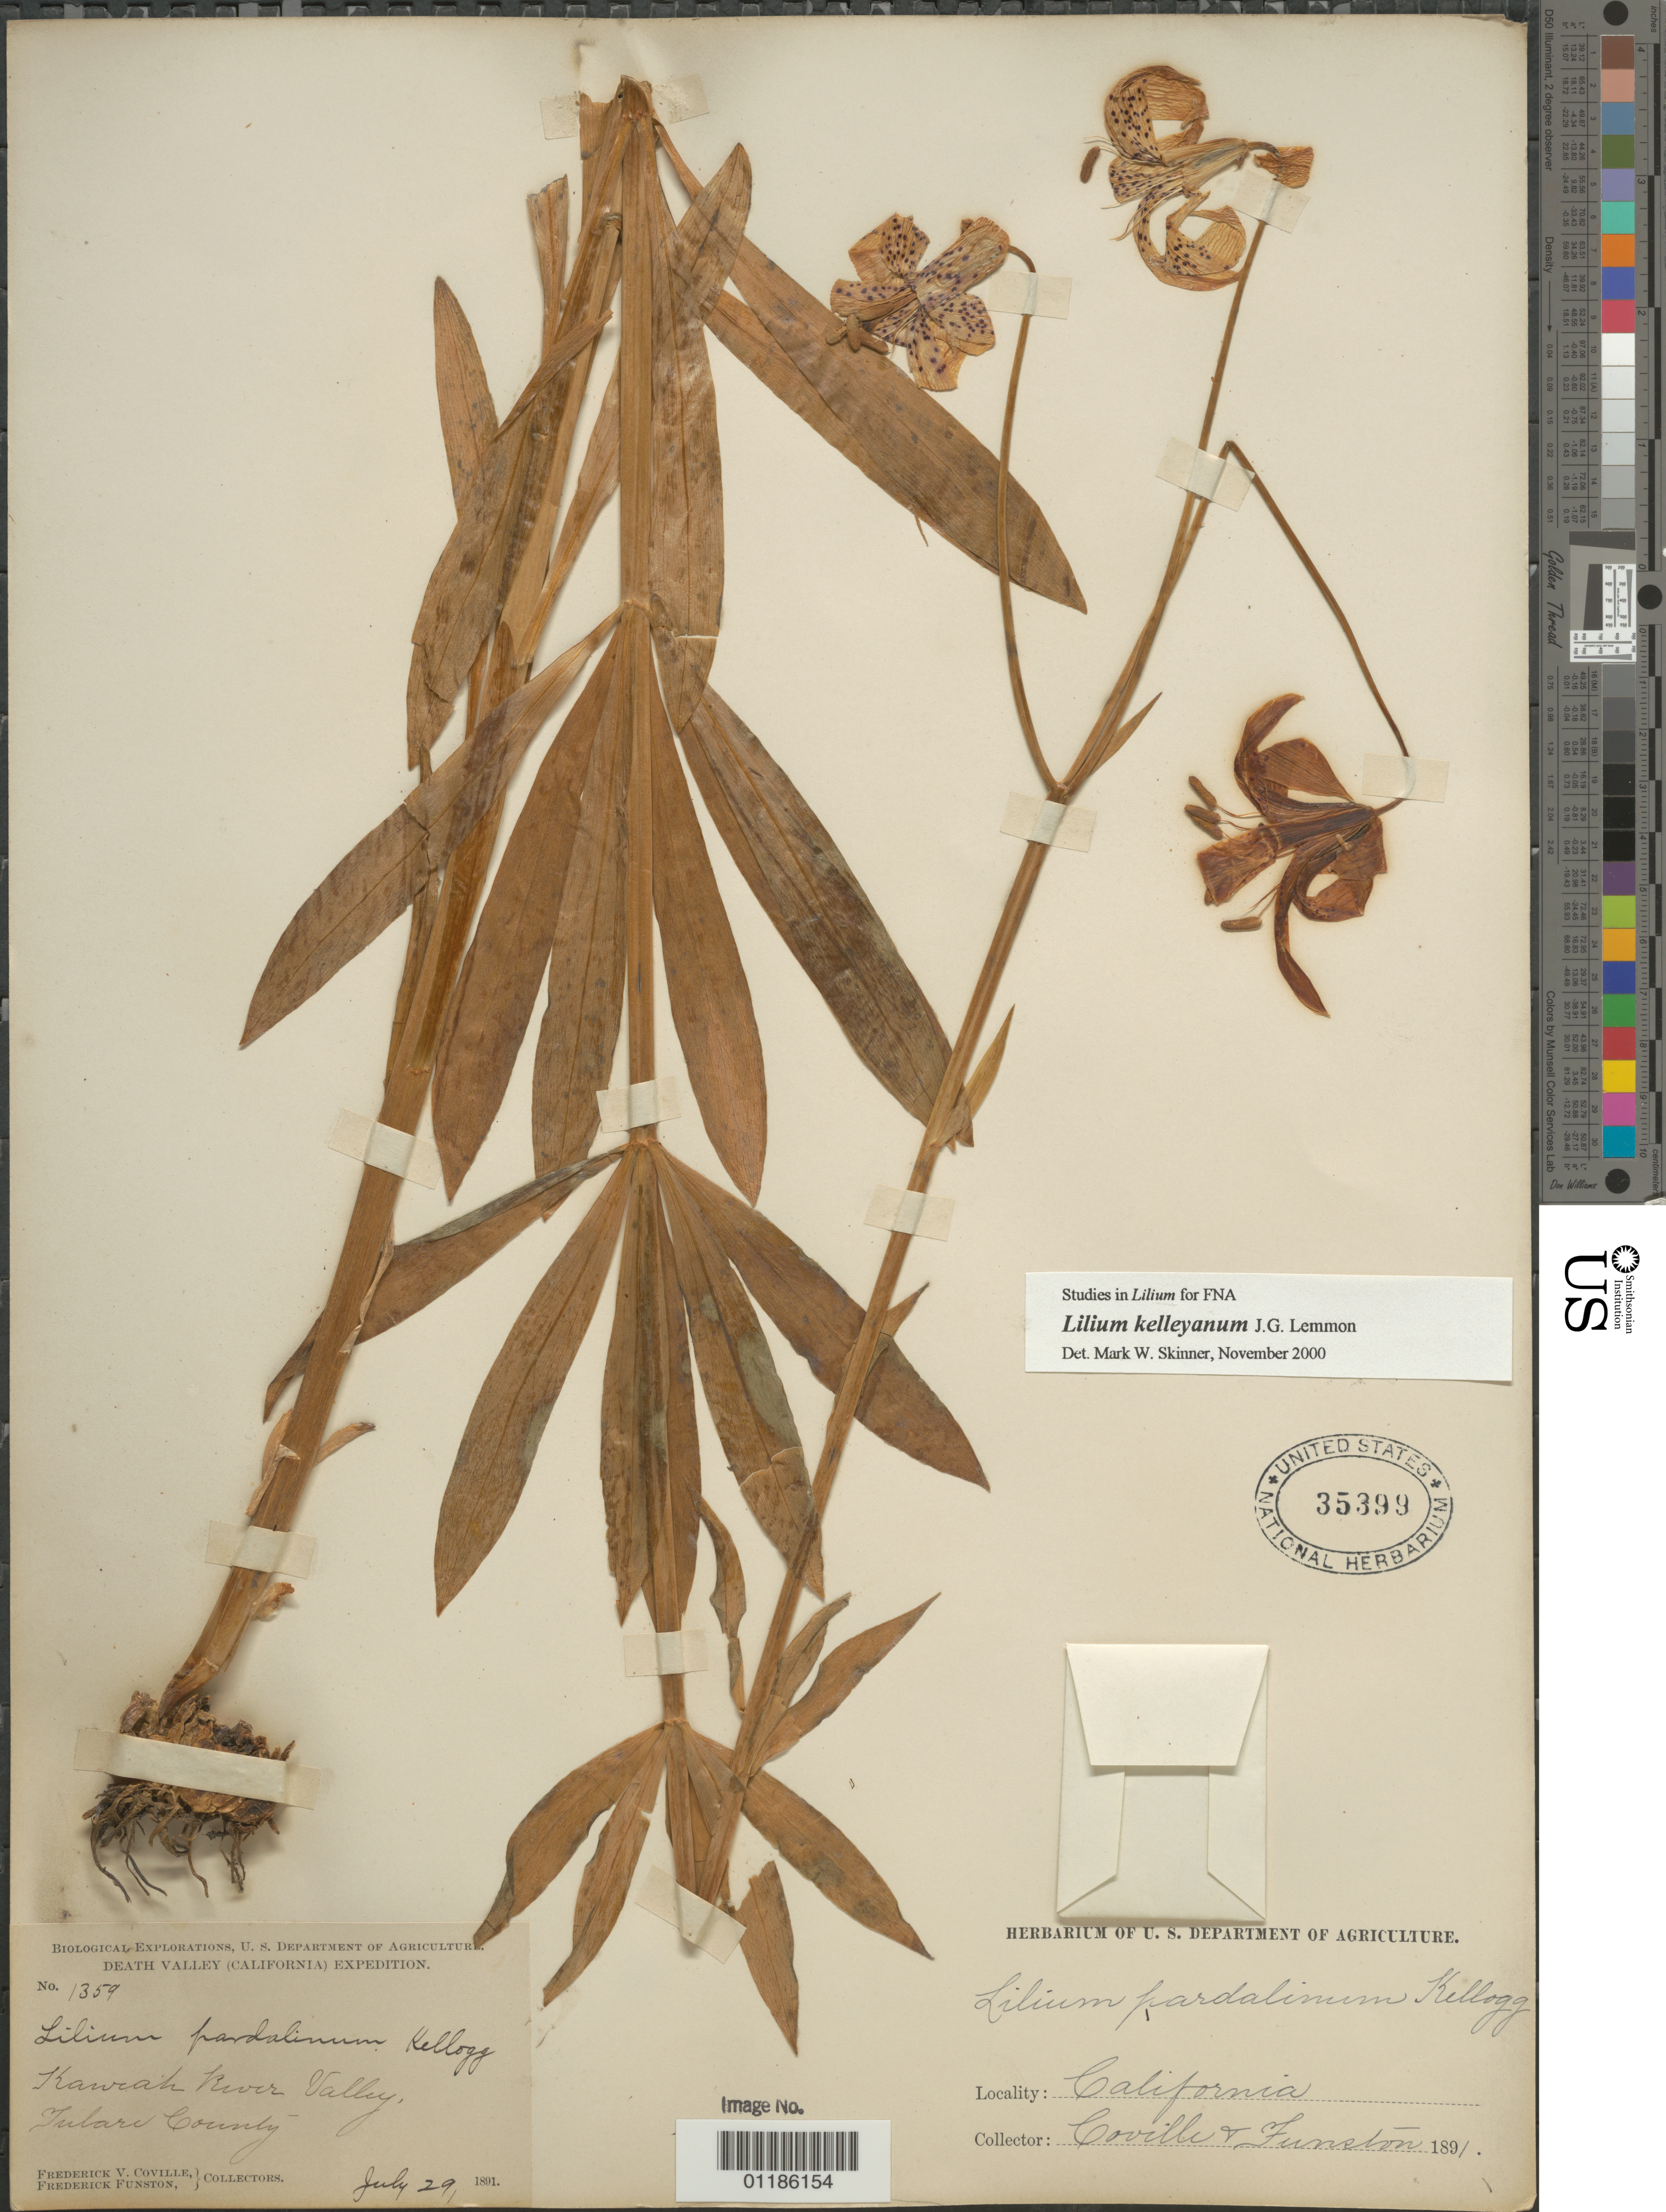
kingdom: Plantae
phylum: Tracheophyta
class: Liliopsida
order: Liliales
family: Liliaceae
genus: Lilium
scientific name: Lilium kelleyanum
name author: Lemmon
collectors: F. V. Coville & F. Funston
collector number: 1359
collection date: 1891-07-29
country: United States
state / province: California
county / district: Tulare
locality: Kaweah River Valley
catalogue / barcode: US 35399